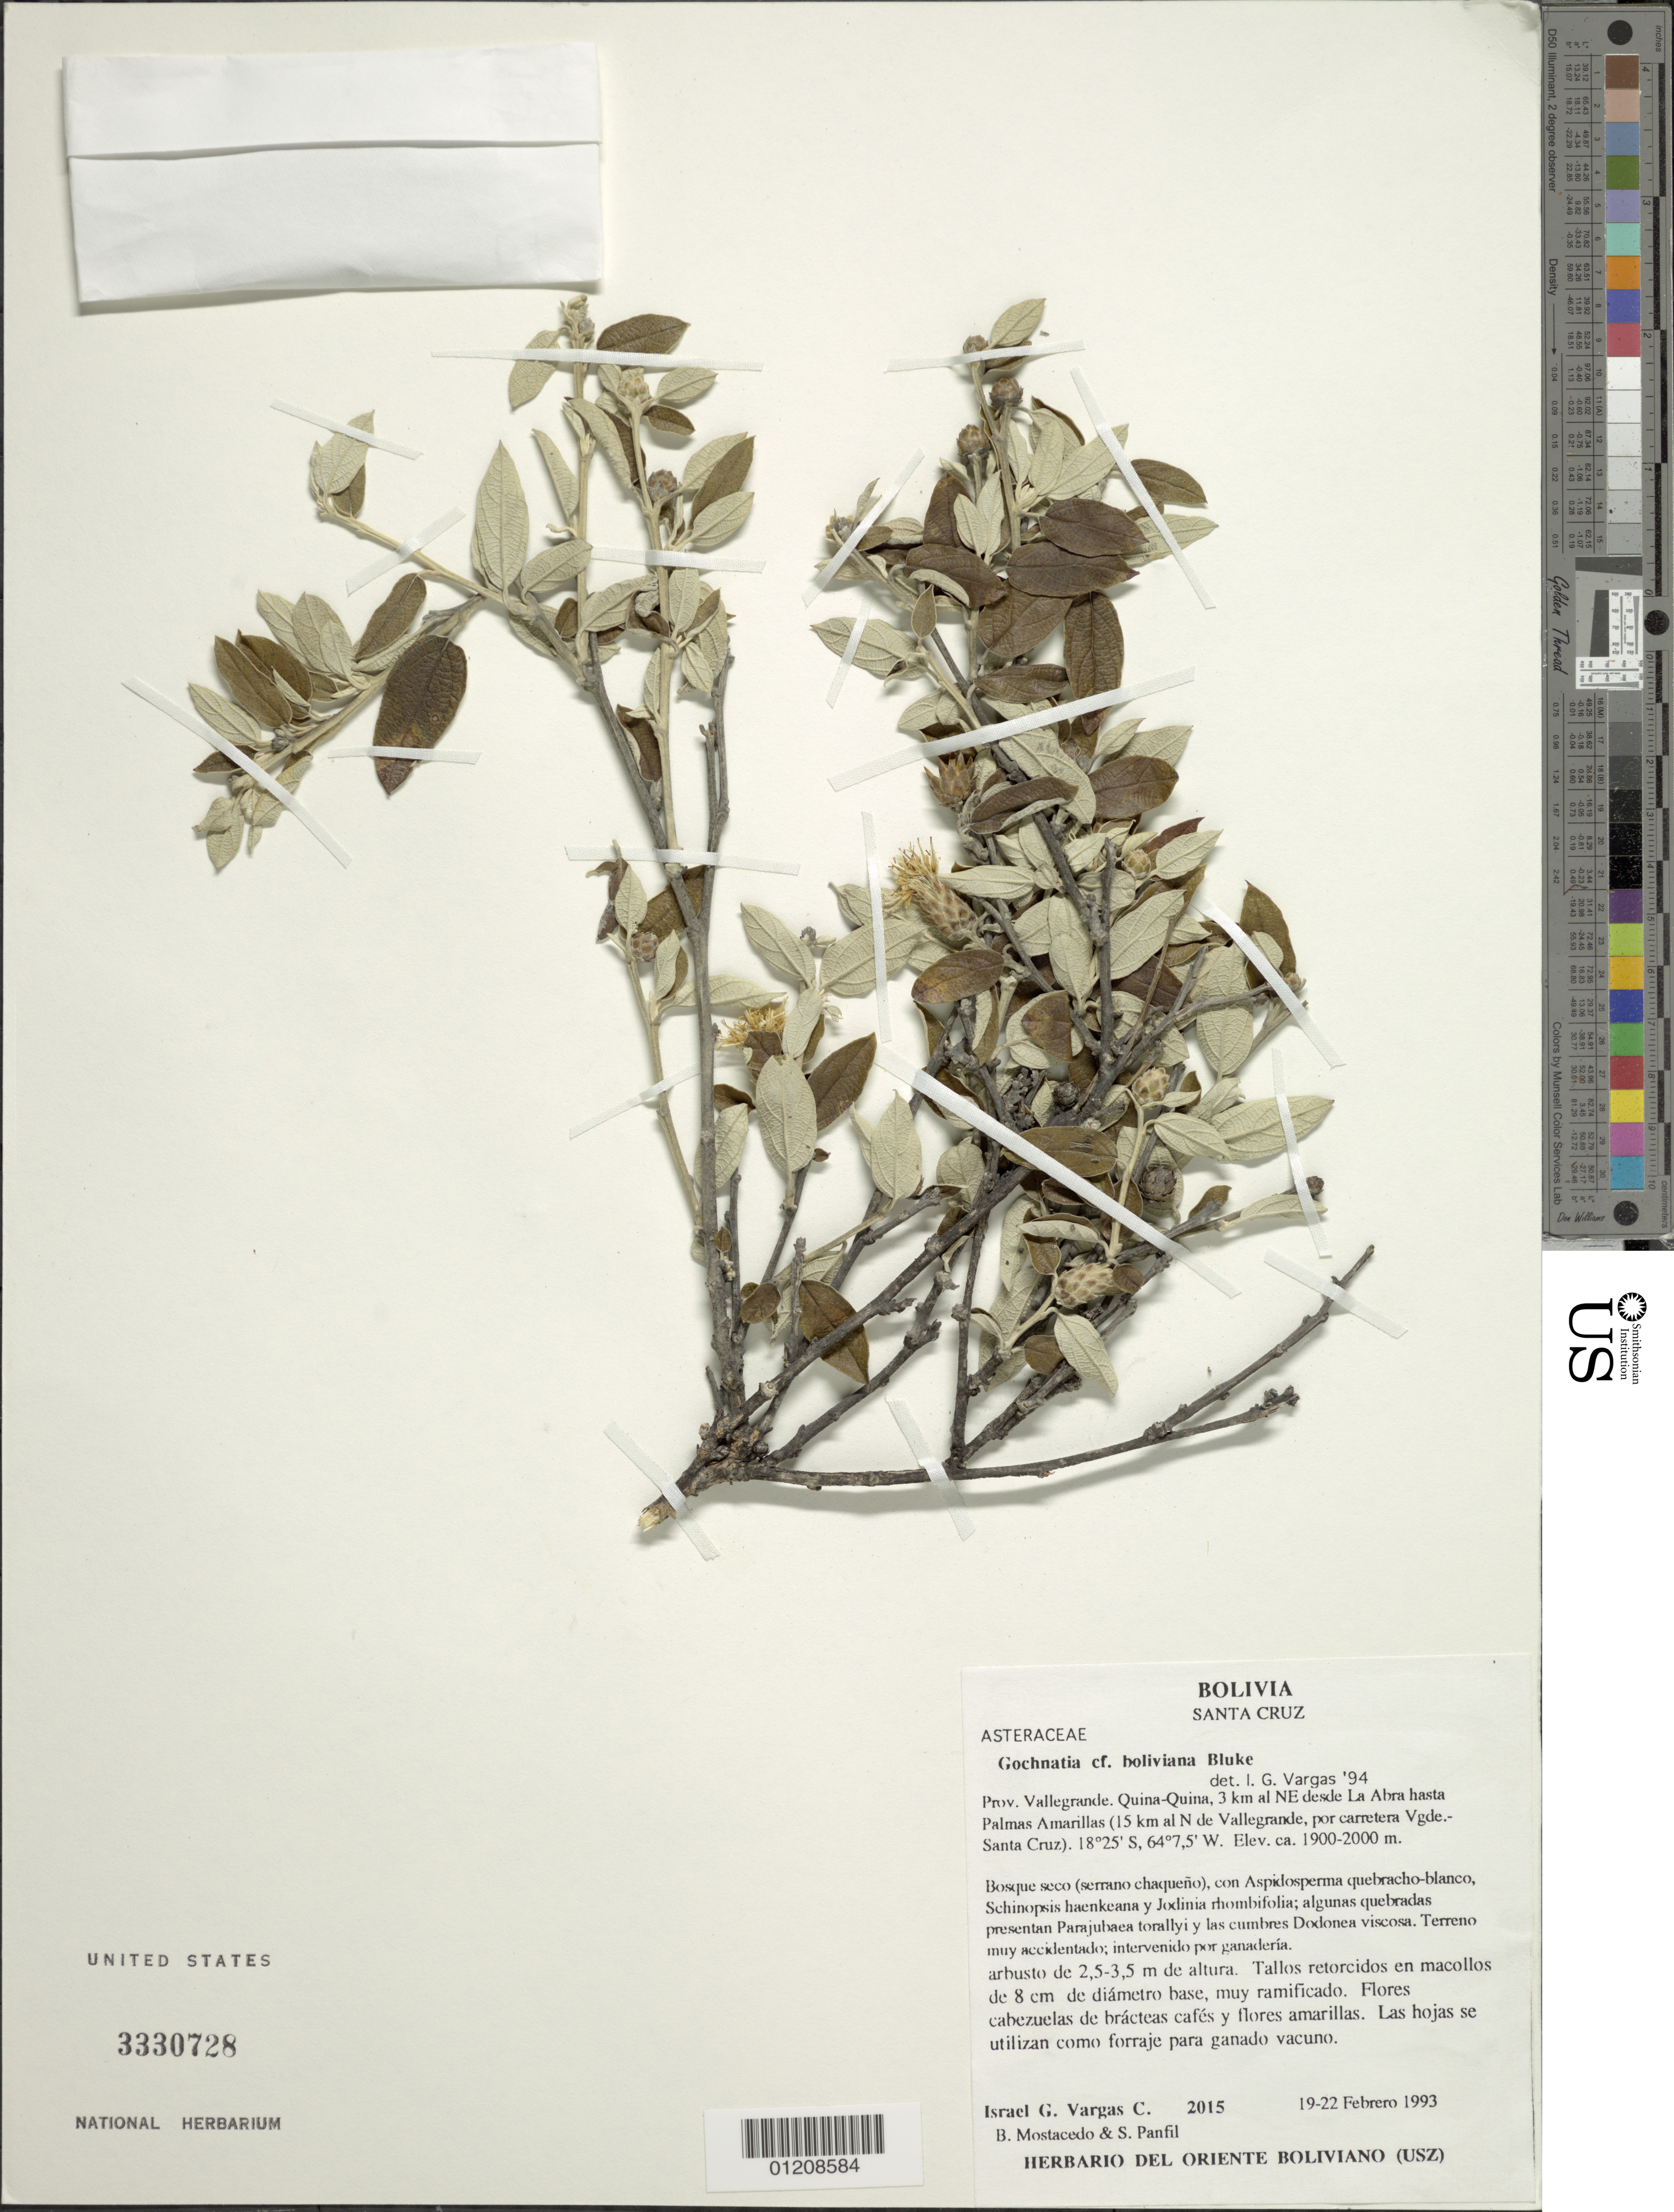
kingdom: Plantae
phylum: Tracheophyta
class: Magnoliopsida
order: Asterales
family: Asteraceae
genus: Gochnatia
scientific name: Gochnatia boliviana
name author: S.F. Blake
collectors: I. Vargas C., B. Mostacedo & S. Panfil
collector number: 2015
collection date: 1993-02-19/1993-02-22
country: Bolivia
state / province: Santa Cruz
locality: Prov. Vallegrande. Quina-Quina, 3 km al NE desde La Abra hasta Palmas Amarillas (15 km al N de Vallegrande, por carretera Vgde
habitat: Bosque seco (serrano chaqueno)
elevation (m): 1900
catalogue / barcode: US 3330728